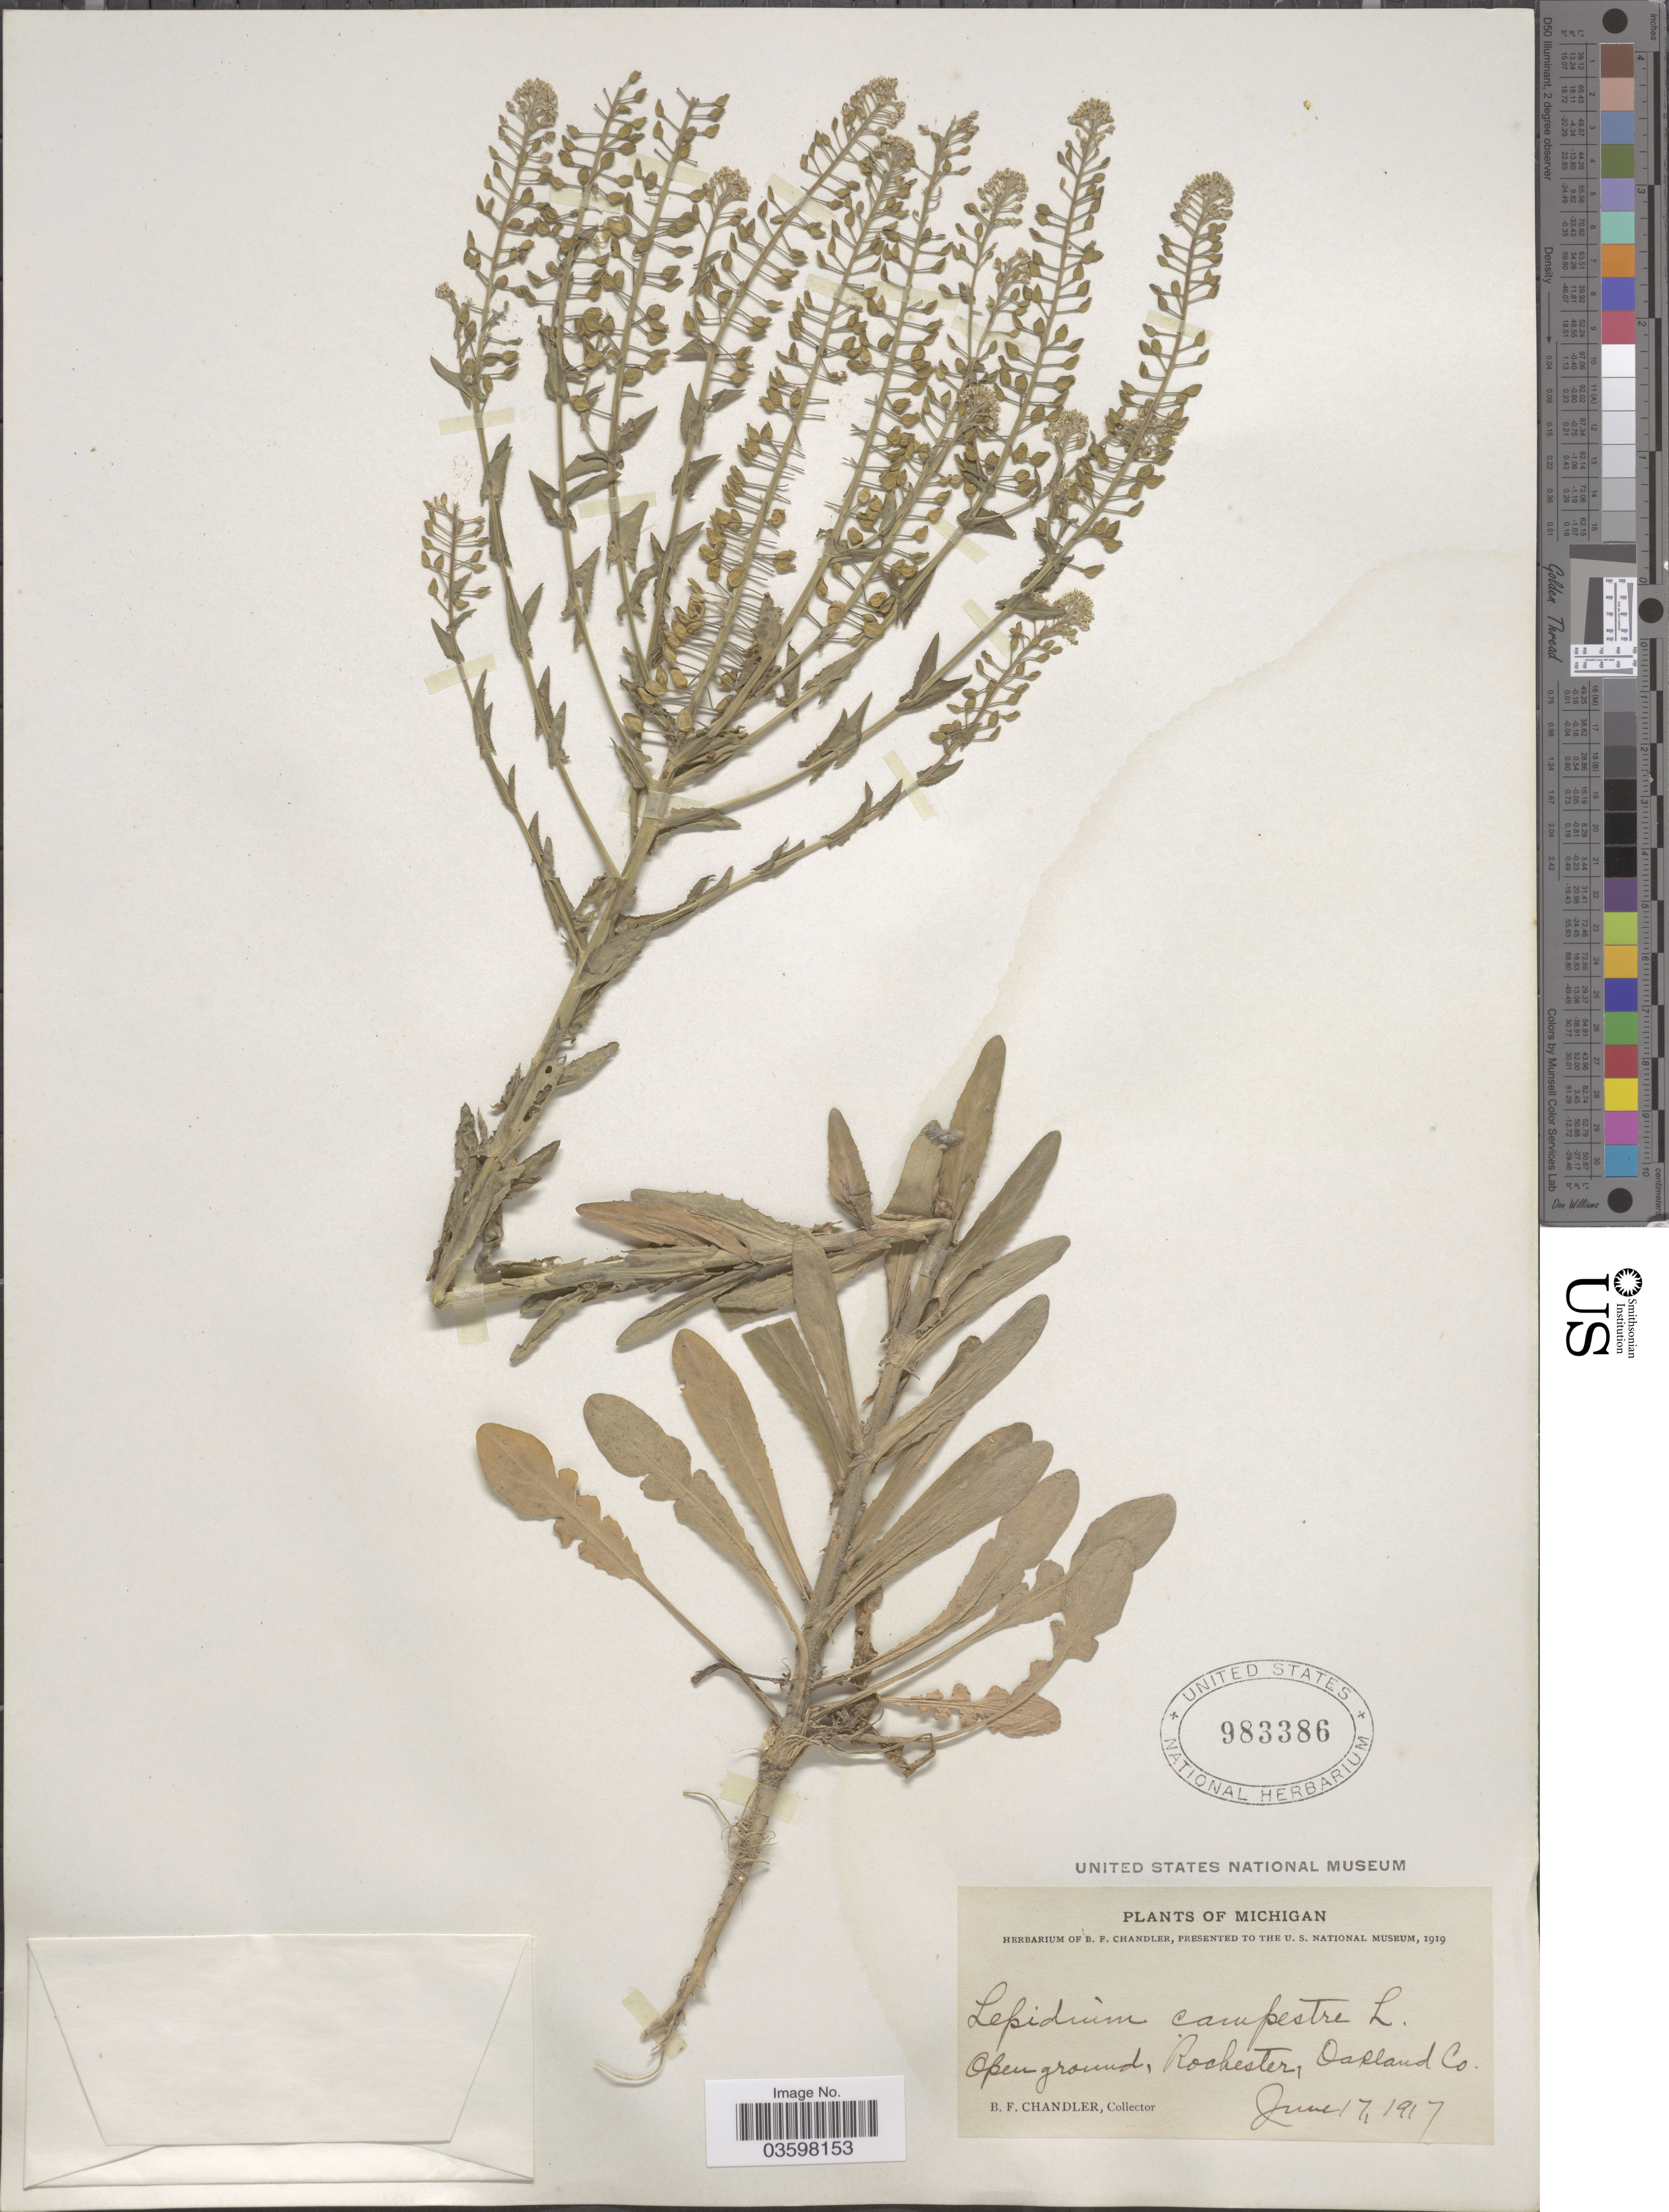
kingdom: Plantae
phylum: Tracheophyta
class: Magnoliopsida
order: Brassicales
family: Brassicaceae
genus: Lepidium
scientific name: Lepidium campestre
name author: (L.) W.T. Aiton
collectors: B. F. Chandler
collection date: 1917-06-17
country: United States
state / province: Michigan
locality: Rochester, Oakland Co.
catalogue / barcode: US 983386